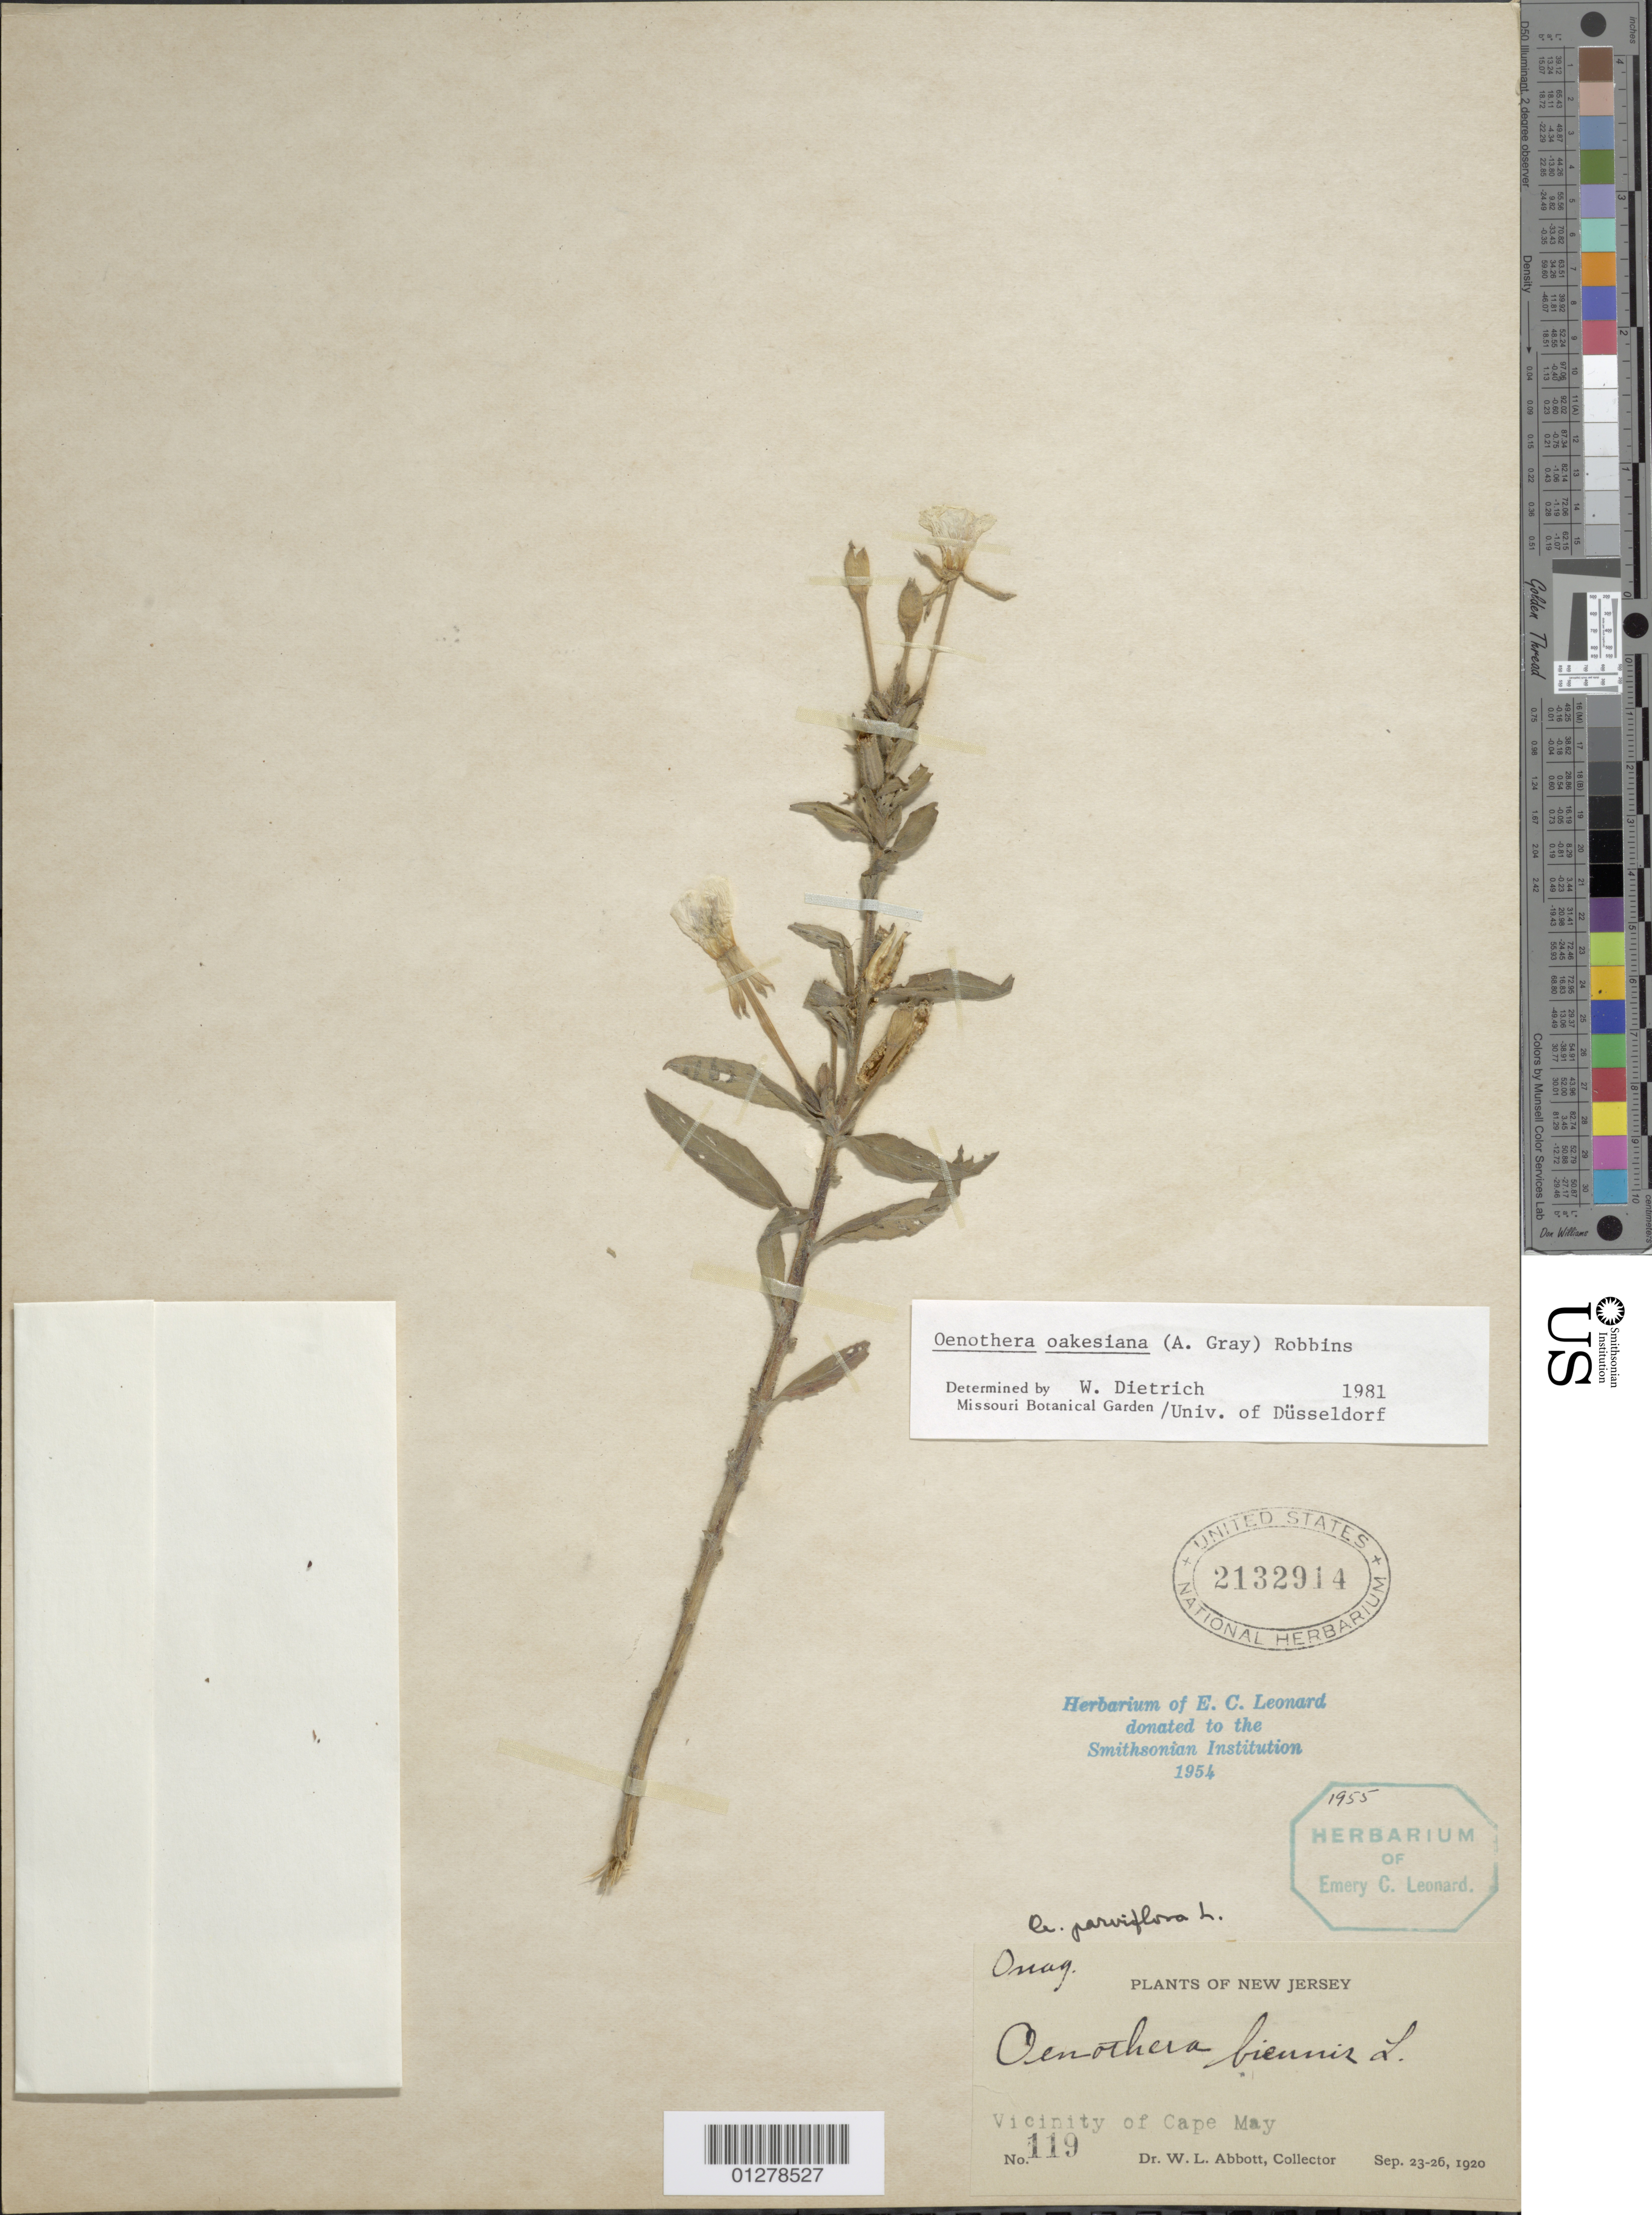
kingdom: Plantae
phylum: Tracheophyta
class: Magnoliopsida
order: Myrtales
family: Onagraceae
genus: Oenothera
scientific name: Oenothera oakesiana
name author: (A. Gray) J.W. Robbins ex S. Watson & J.M. Coult.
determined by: Dietrich, W.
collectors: W. L. Abbott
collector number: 119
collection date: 1920-09-23/1920-09-26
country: United States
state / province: New Jersey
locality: Vicinity of Cape May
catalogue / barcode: US 2132914